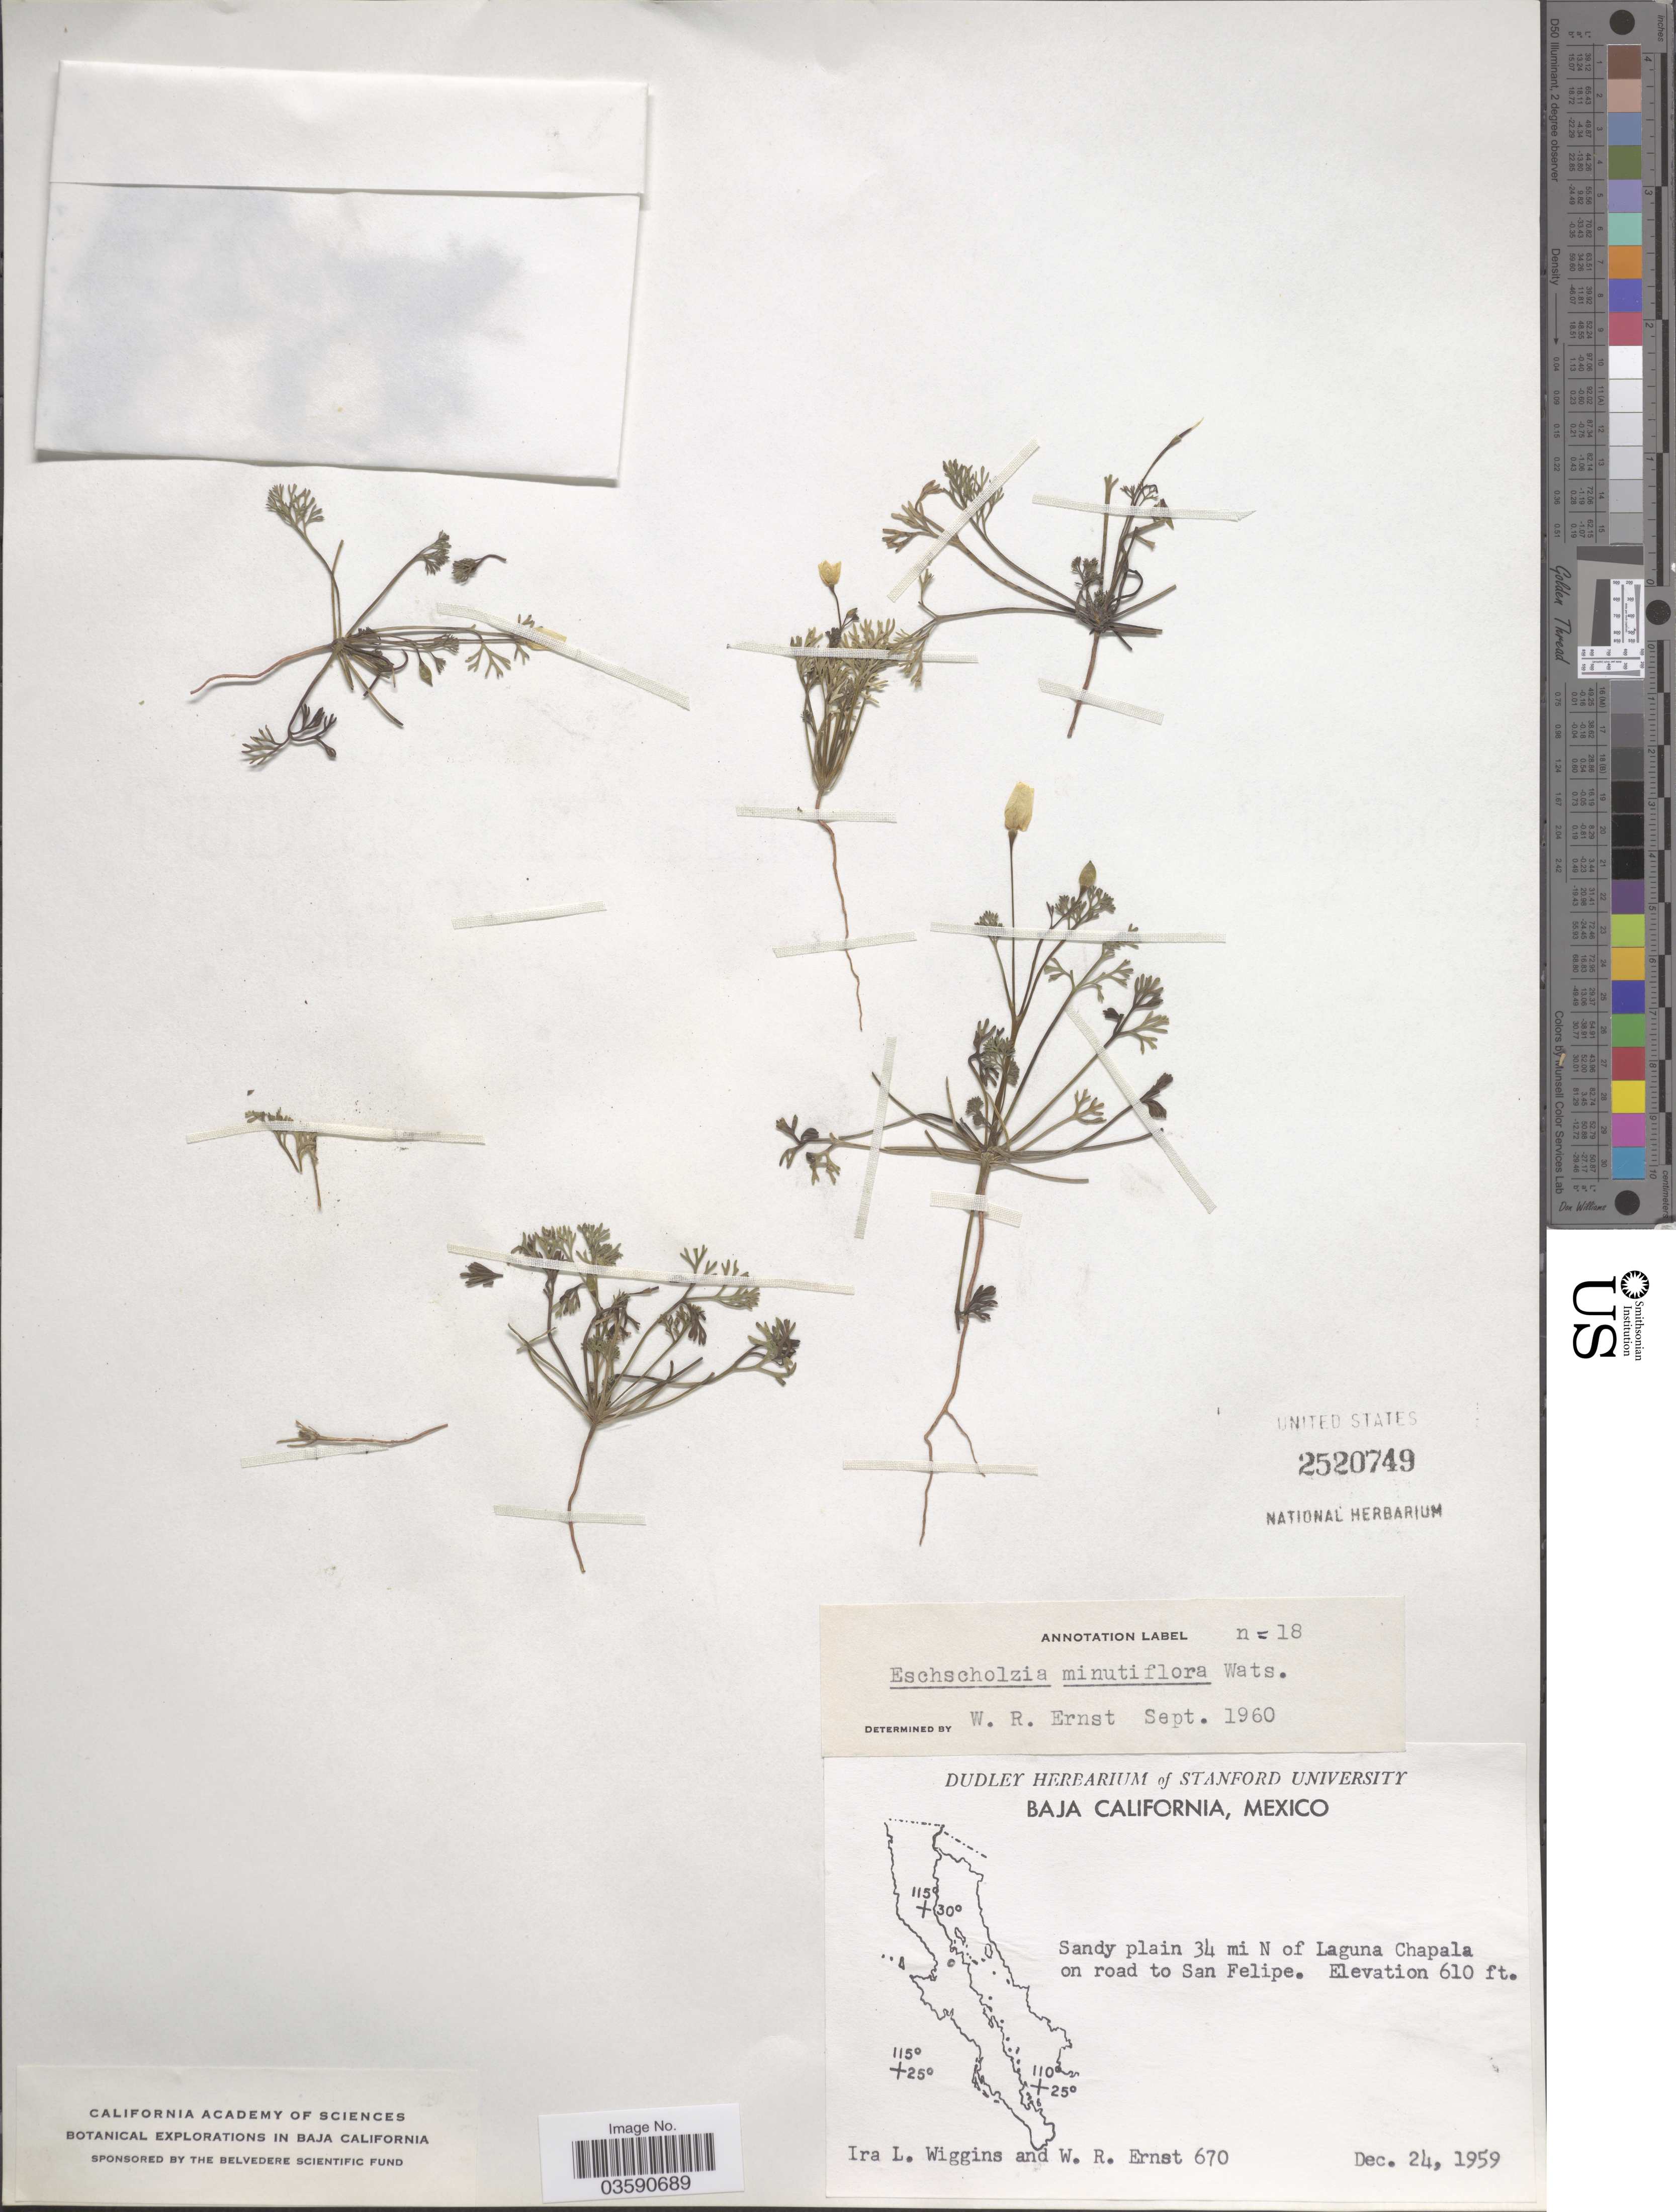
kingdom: Plantae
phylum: Tracheophyta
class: Magnoliopsida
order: Ranunculales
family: Papaveraceae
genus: Eschscholzia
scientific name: Eschscholzia minutiflora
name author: S. Watson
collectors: I. L. Wiggins & W. R. Ernst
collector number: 670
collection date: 1959-12-24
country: Mexico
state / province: Baja California Norte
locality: Sandy plain 34 mi N of Laguna Chapala on road to San Felipe.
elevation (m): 186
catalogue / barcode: US 2520749